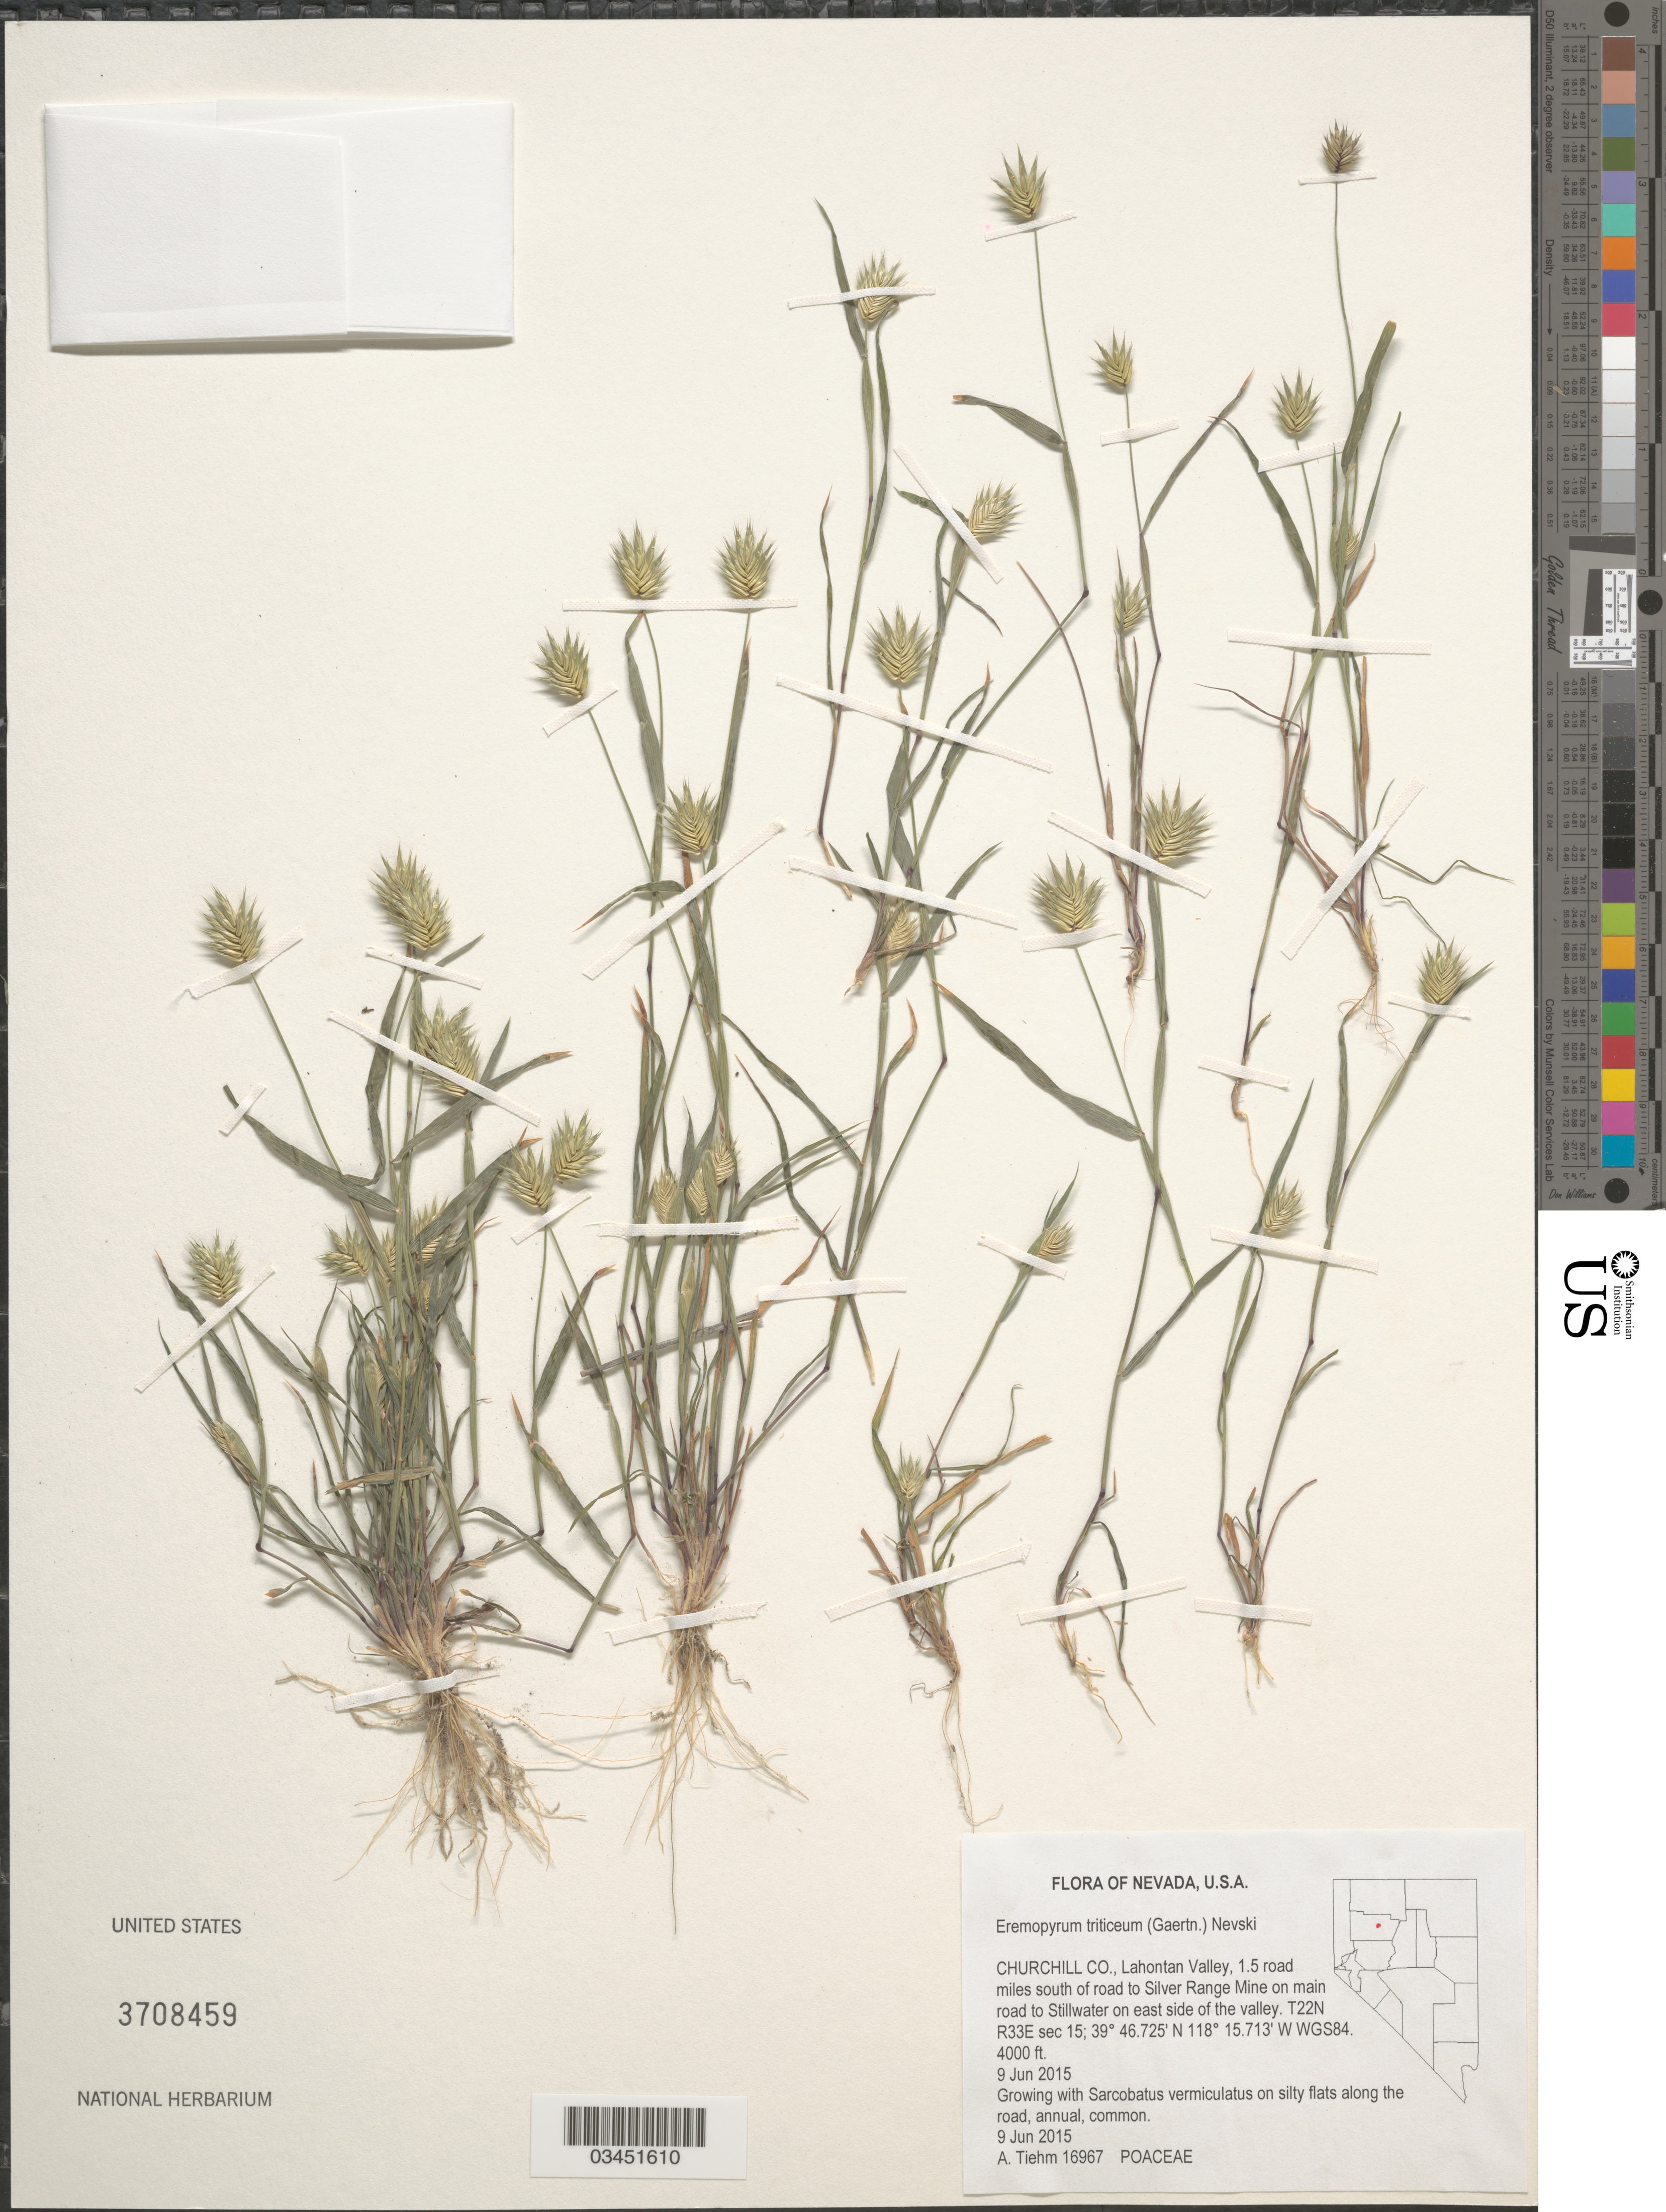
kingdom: Plantae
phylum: Tracheophyta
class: Liliopsida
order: Poales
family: Poaceae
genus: Eremopyrum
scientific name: Eremopyrum triticeum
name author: (Gaertn.) Nevski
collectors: A. Tiehm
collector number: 16967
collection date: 2015-06-09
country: United States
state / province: Nevada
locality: Churchill Co., Lahontan Valley, 1.5 road miles south of road to Silver Range Mine on main road to Stillwater on east side of the valley. T22N R33E sec 15; WGS84.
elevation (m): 1219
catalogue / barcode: US 3708459